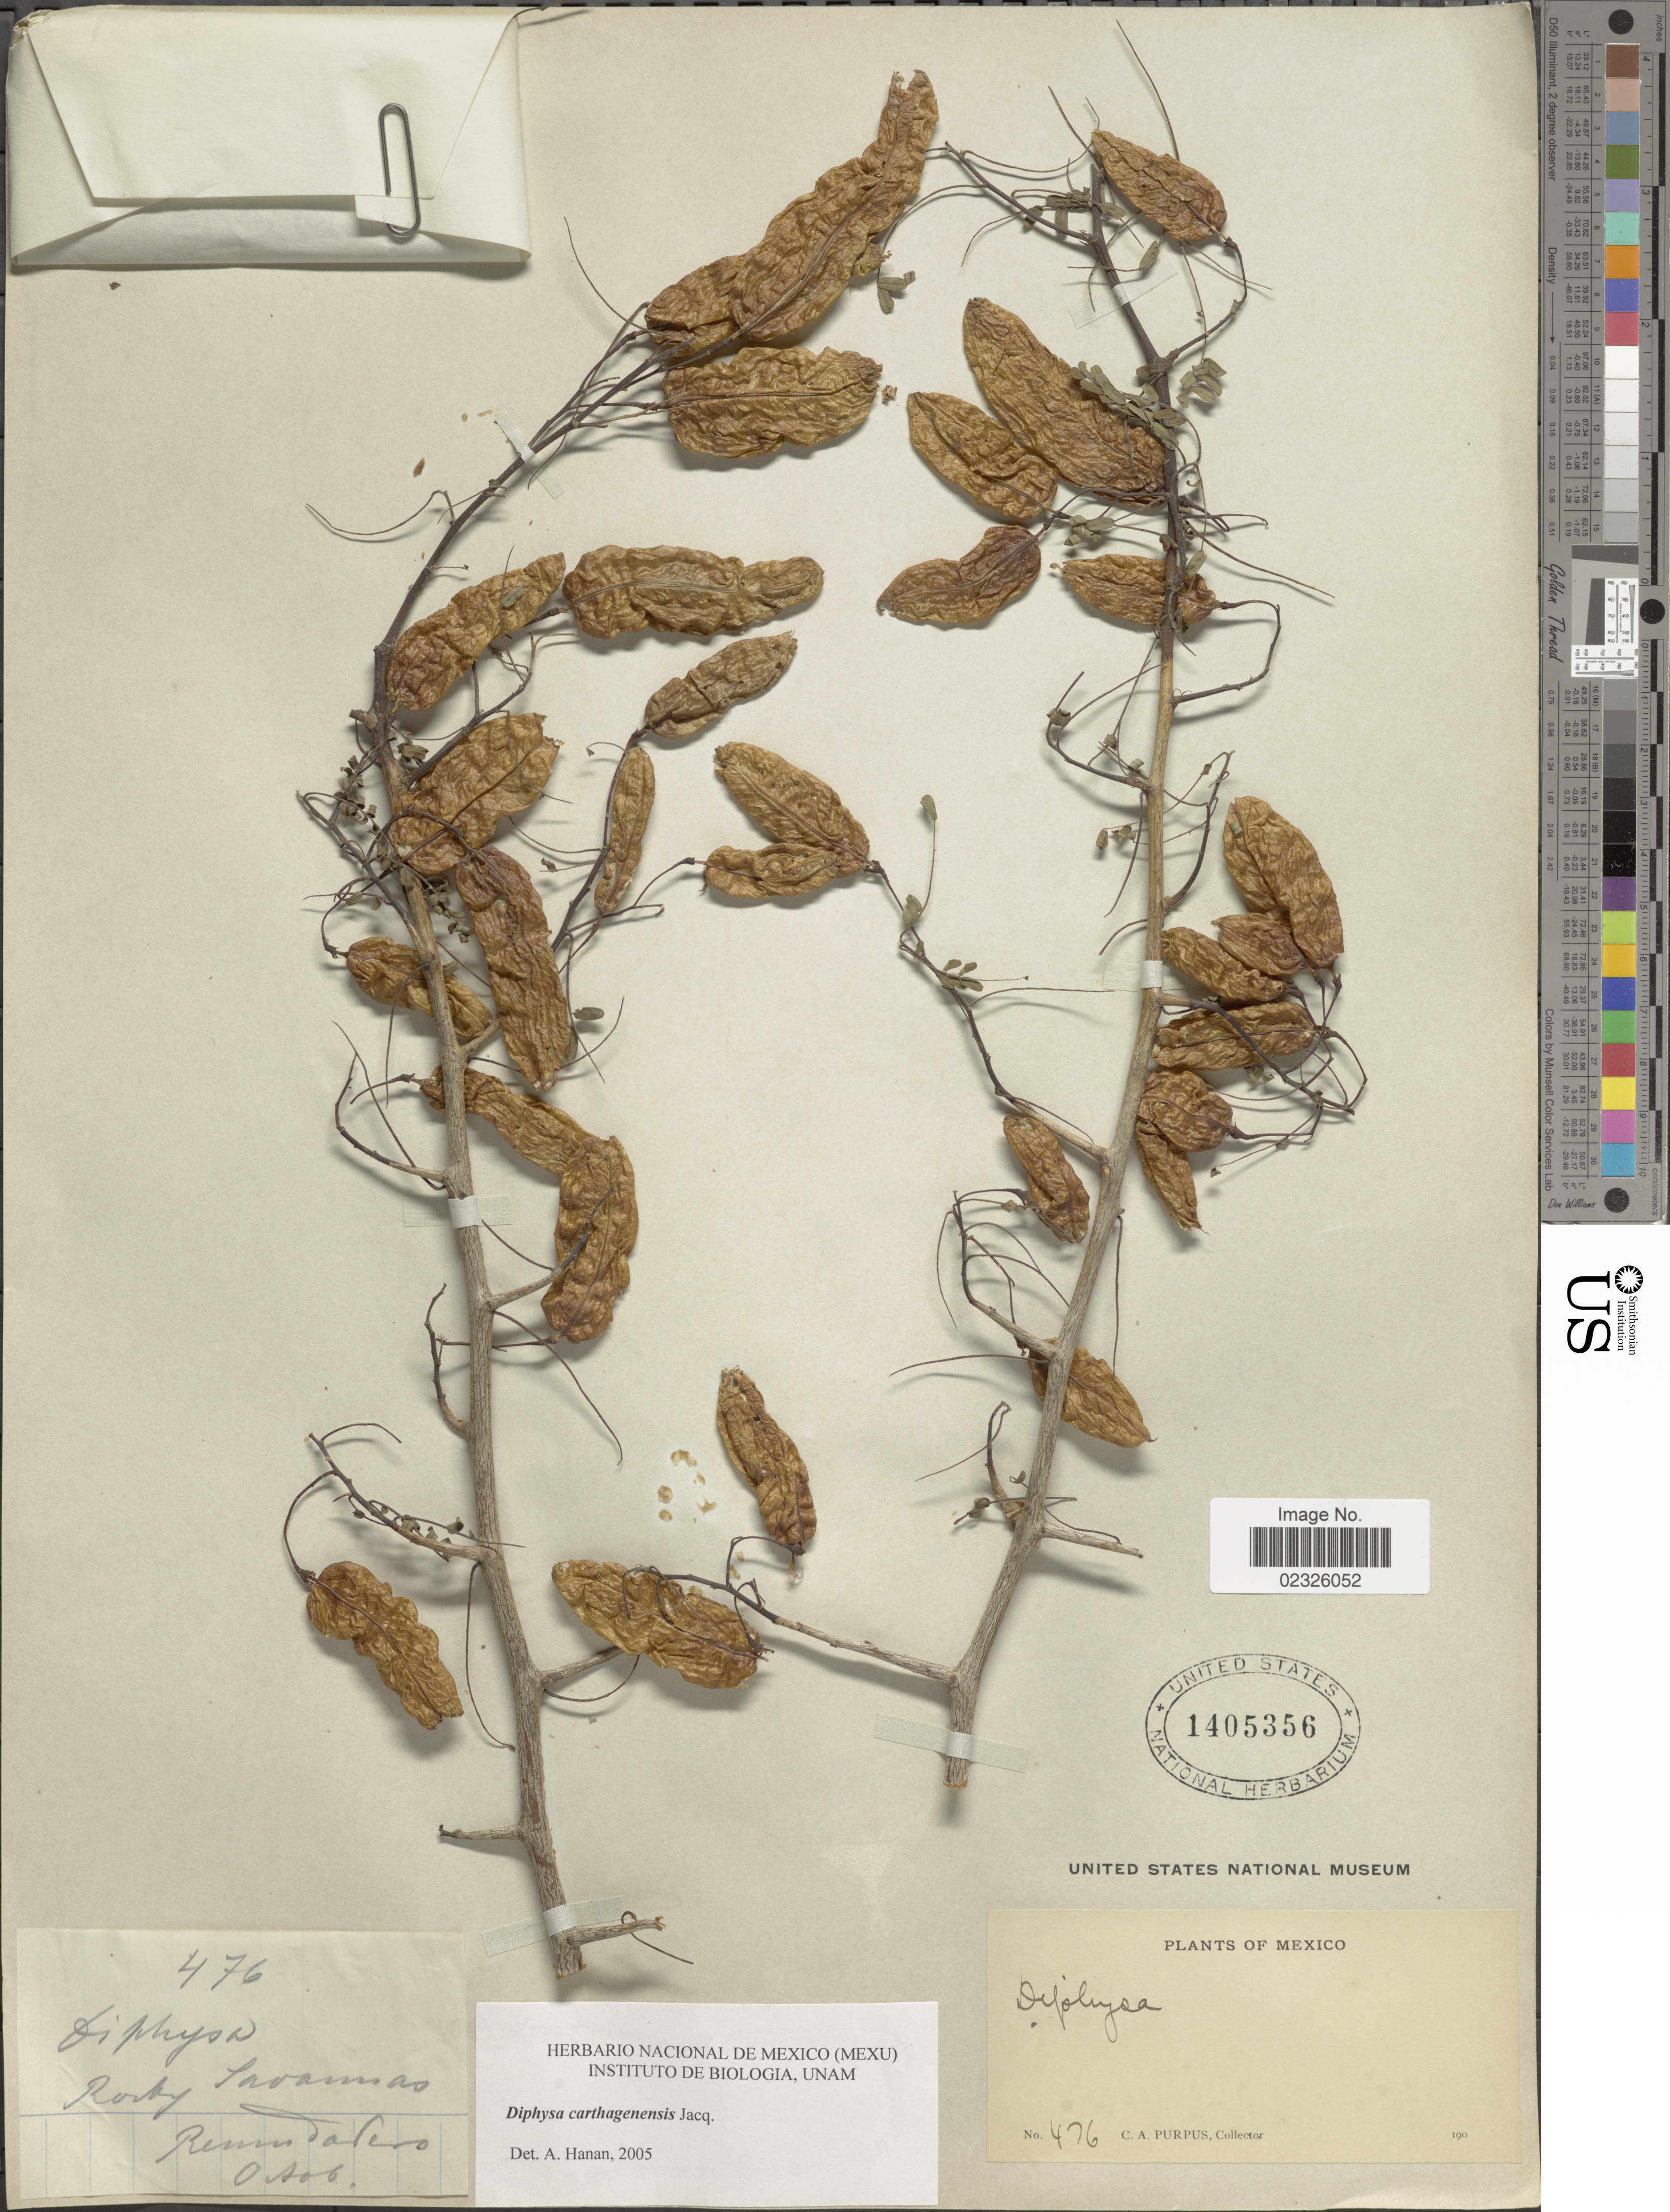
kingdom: Plantae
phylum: Tracheophyta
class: Magnoliopsida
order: Fabales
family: Fabaceae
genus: Diphysa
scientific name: Diphysa carthagenensis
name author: Jacq.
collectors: C. A. Purpus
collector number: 476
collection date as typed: Transcribed d/m/y: //190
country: Mexico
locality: Rocky Savannas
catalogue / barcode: US 1405356